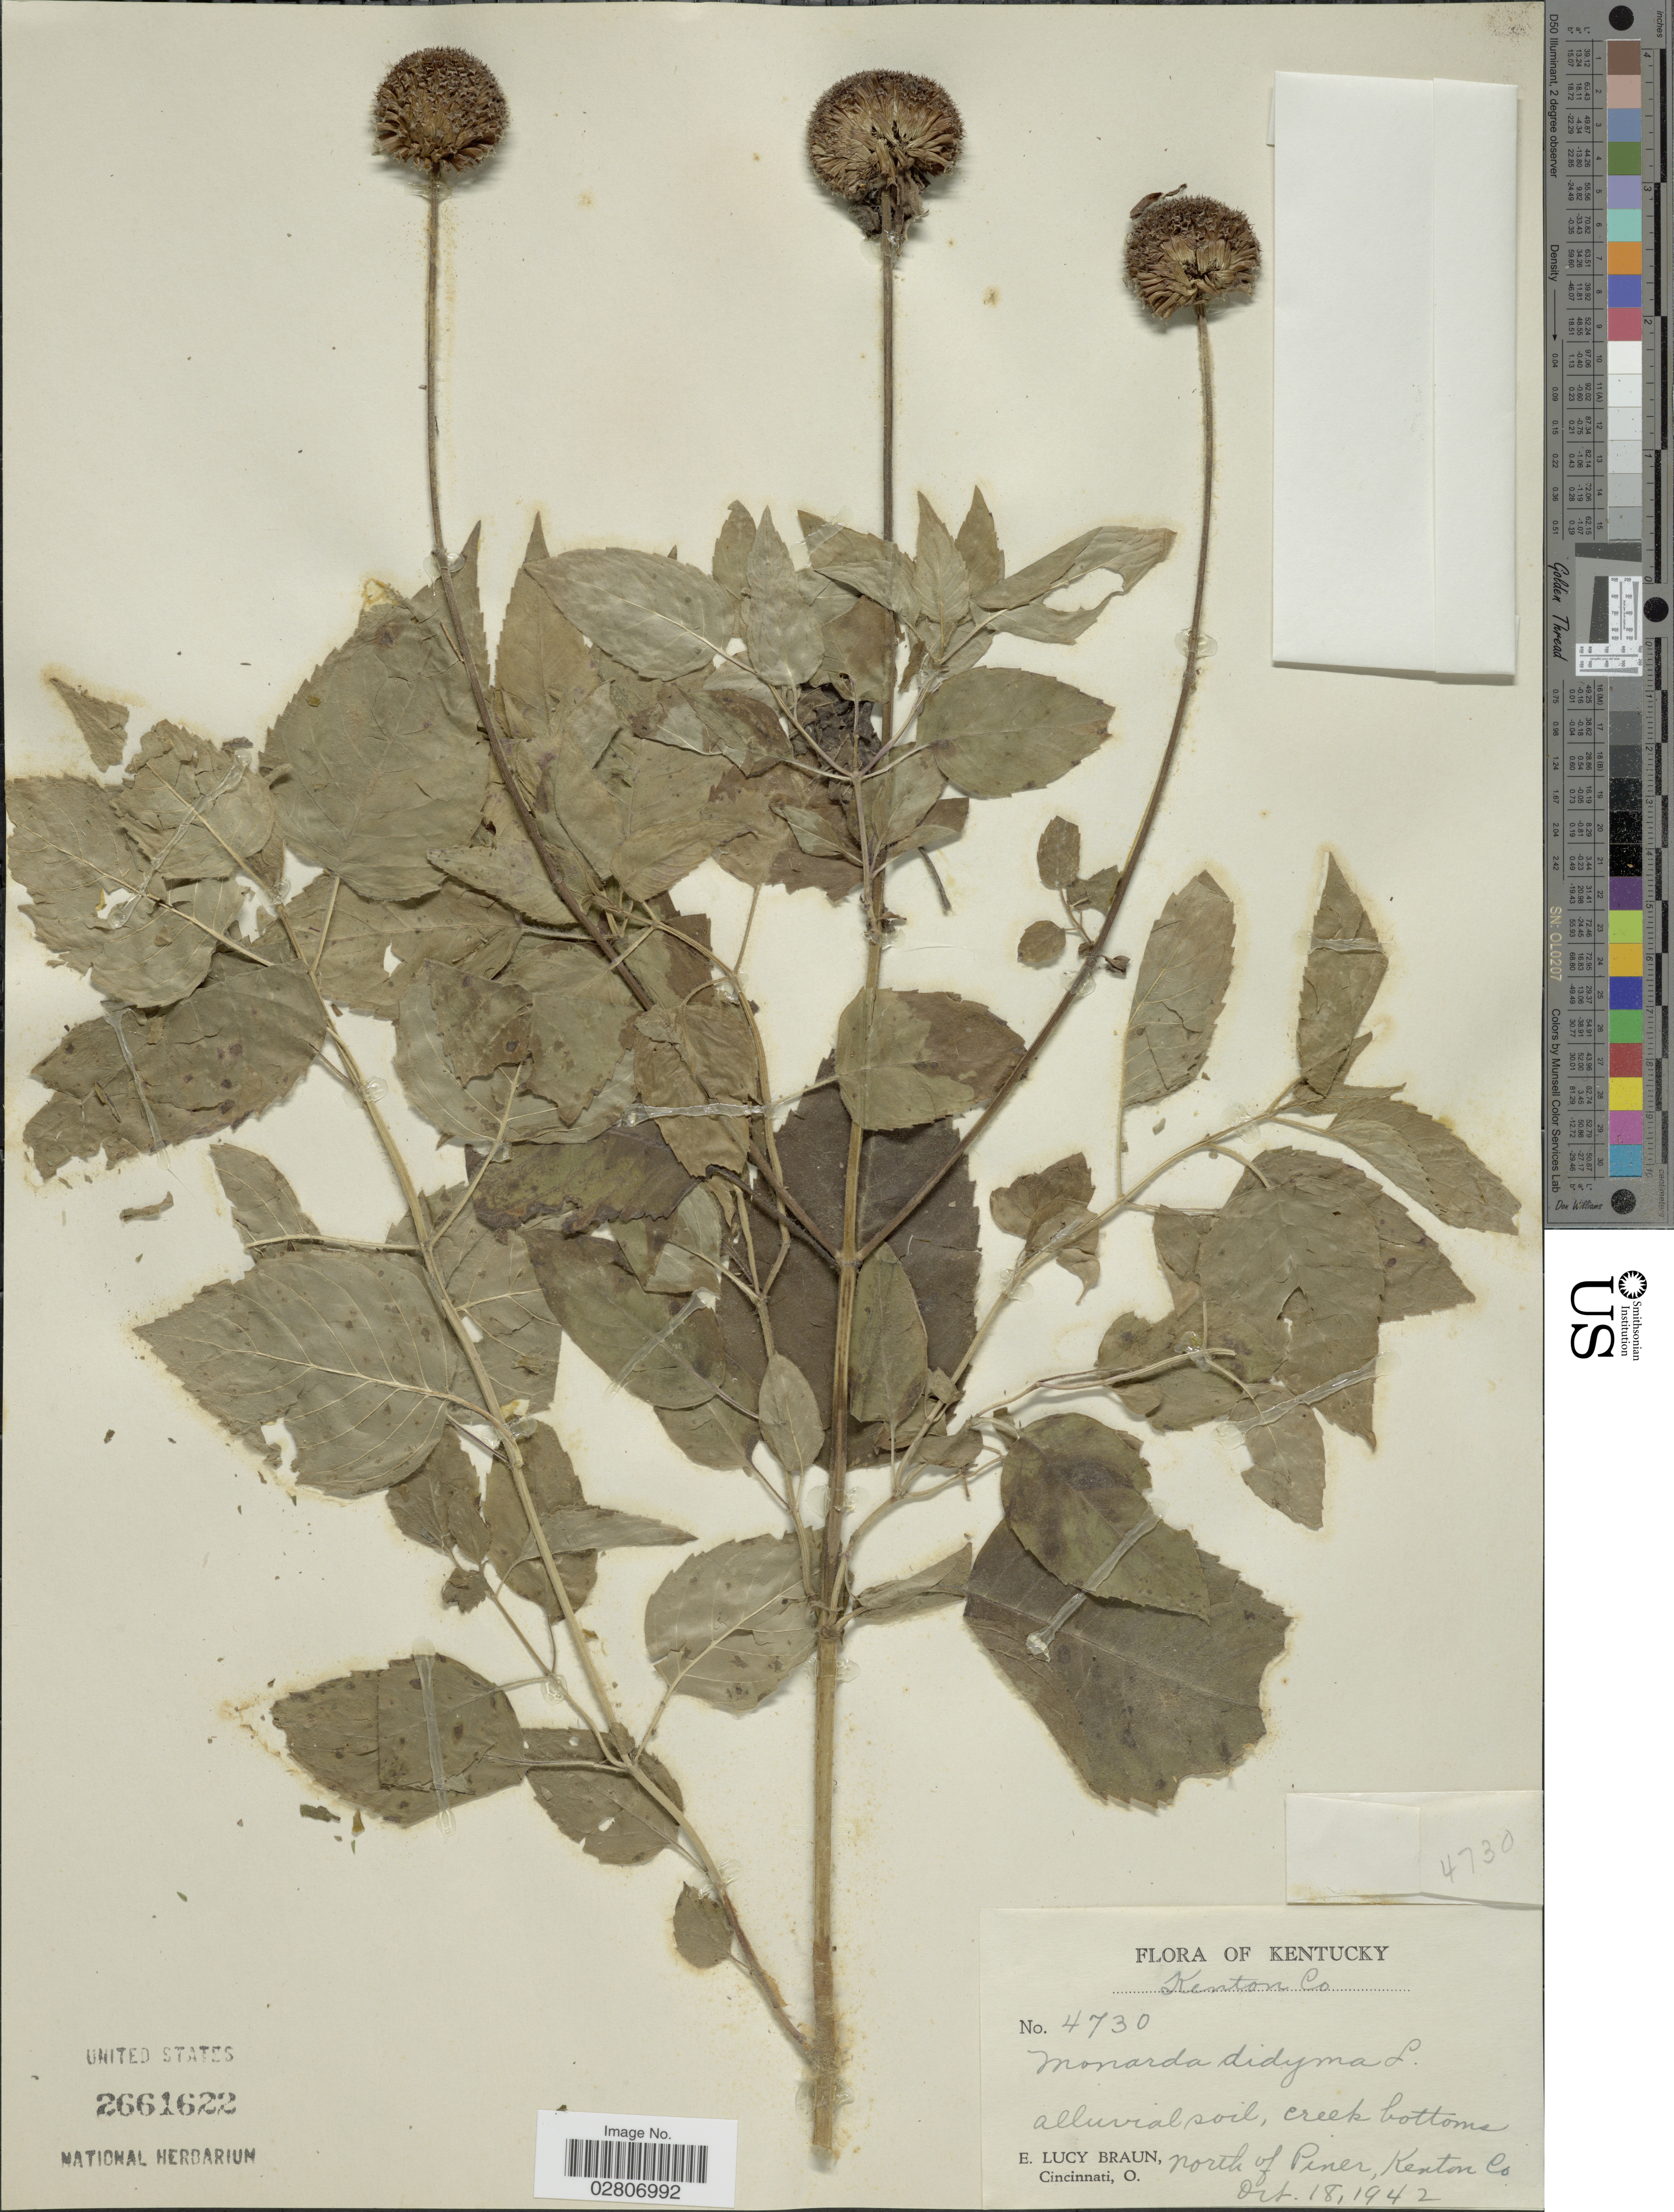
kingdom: Plantae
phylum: Tracheophyta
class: Magnoliopsida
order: Lamiales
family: Lamiaceae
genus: Monarda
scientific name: Monarda didyma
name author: L.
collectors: E. L. Braun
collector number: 4730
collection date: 1942-10-18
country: United States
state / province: Kentucky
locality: Alluvial soil, creek bottom. North of Piner, Kenton Co.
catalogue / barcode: US 2661622